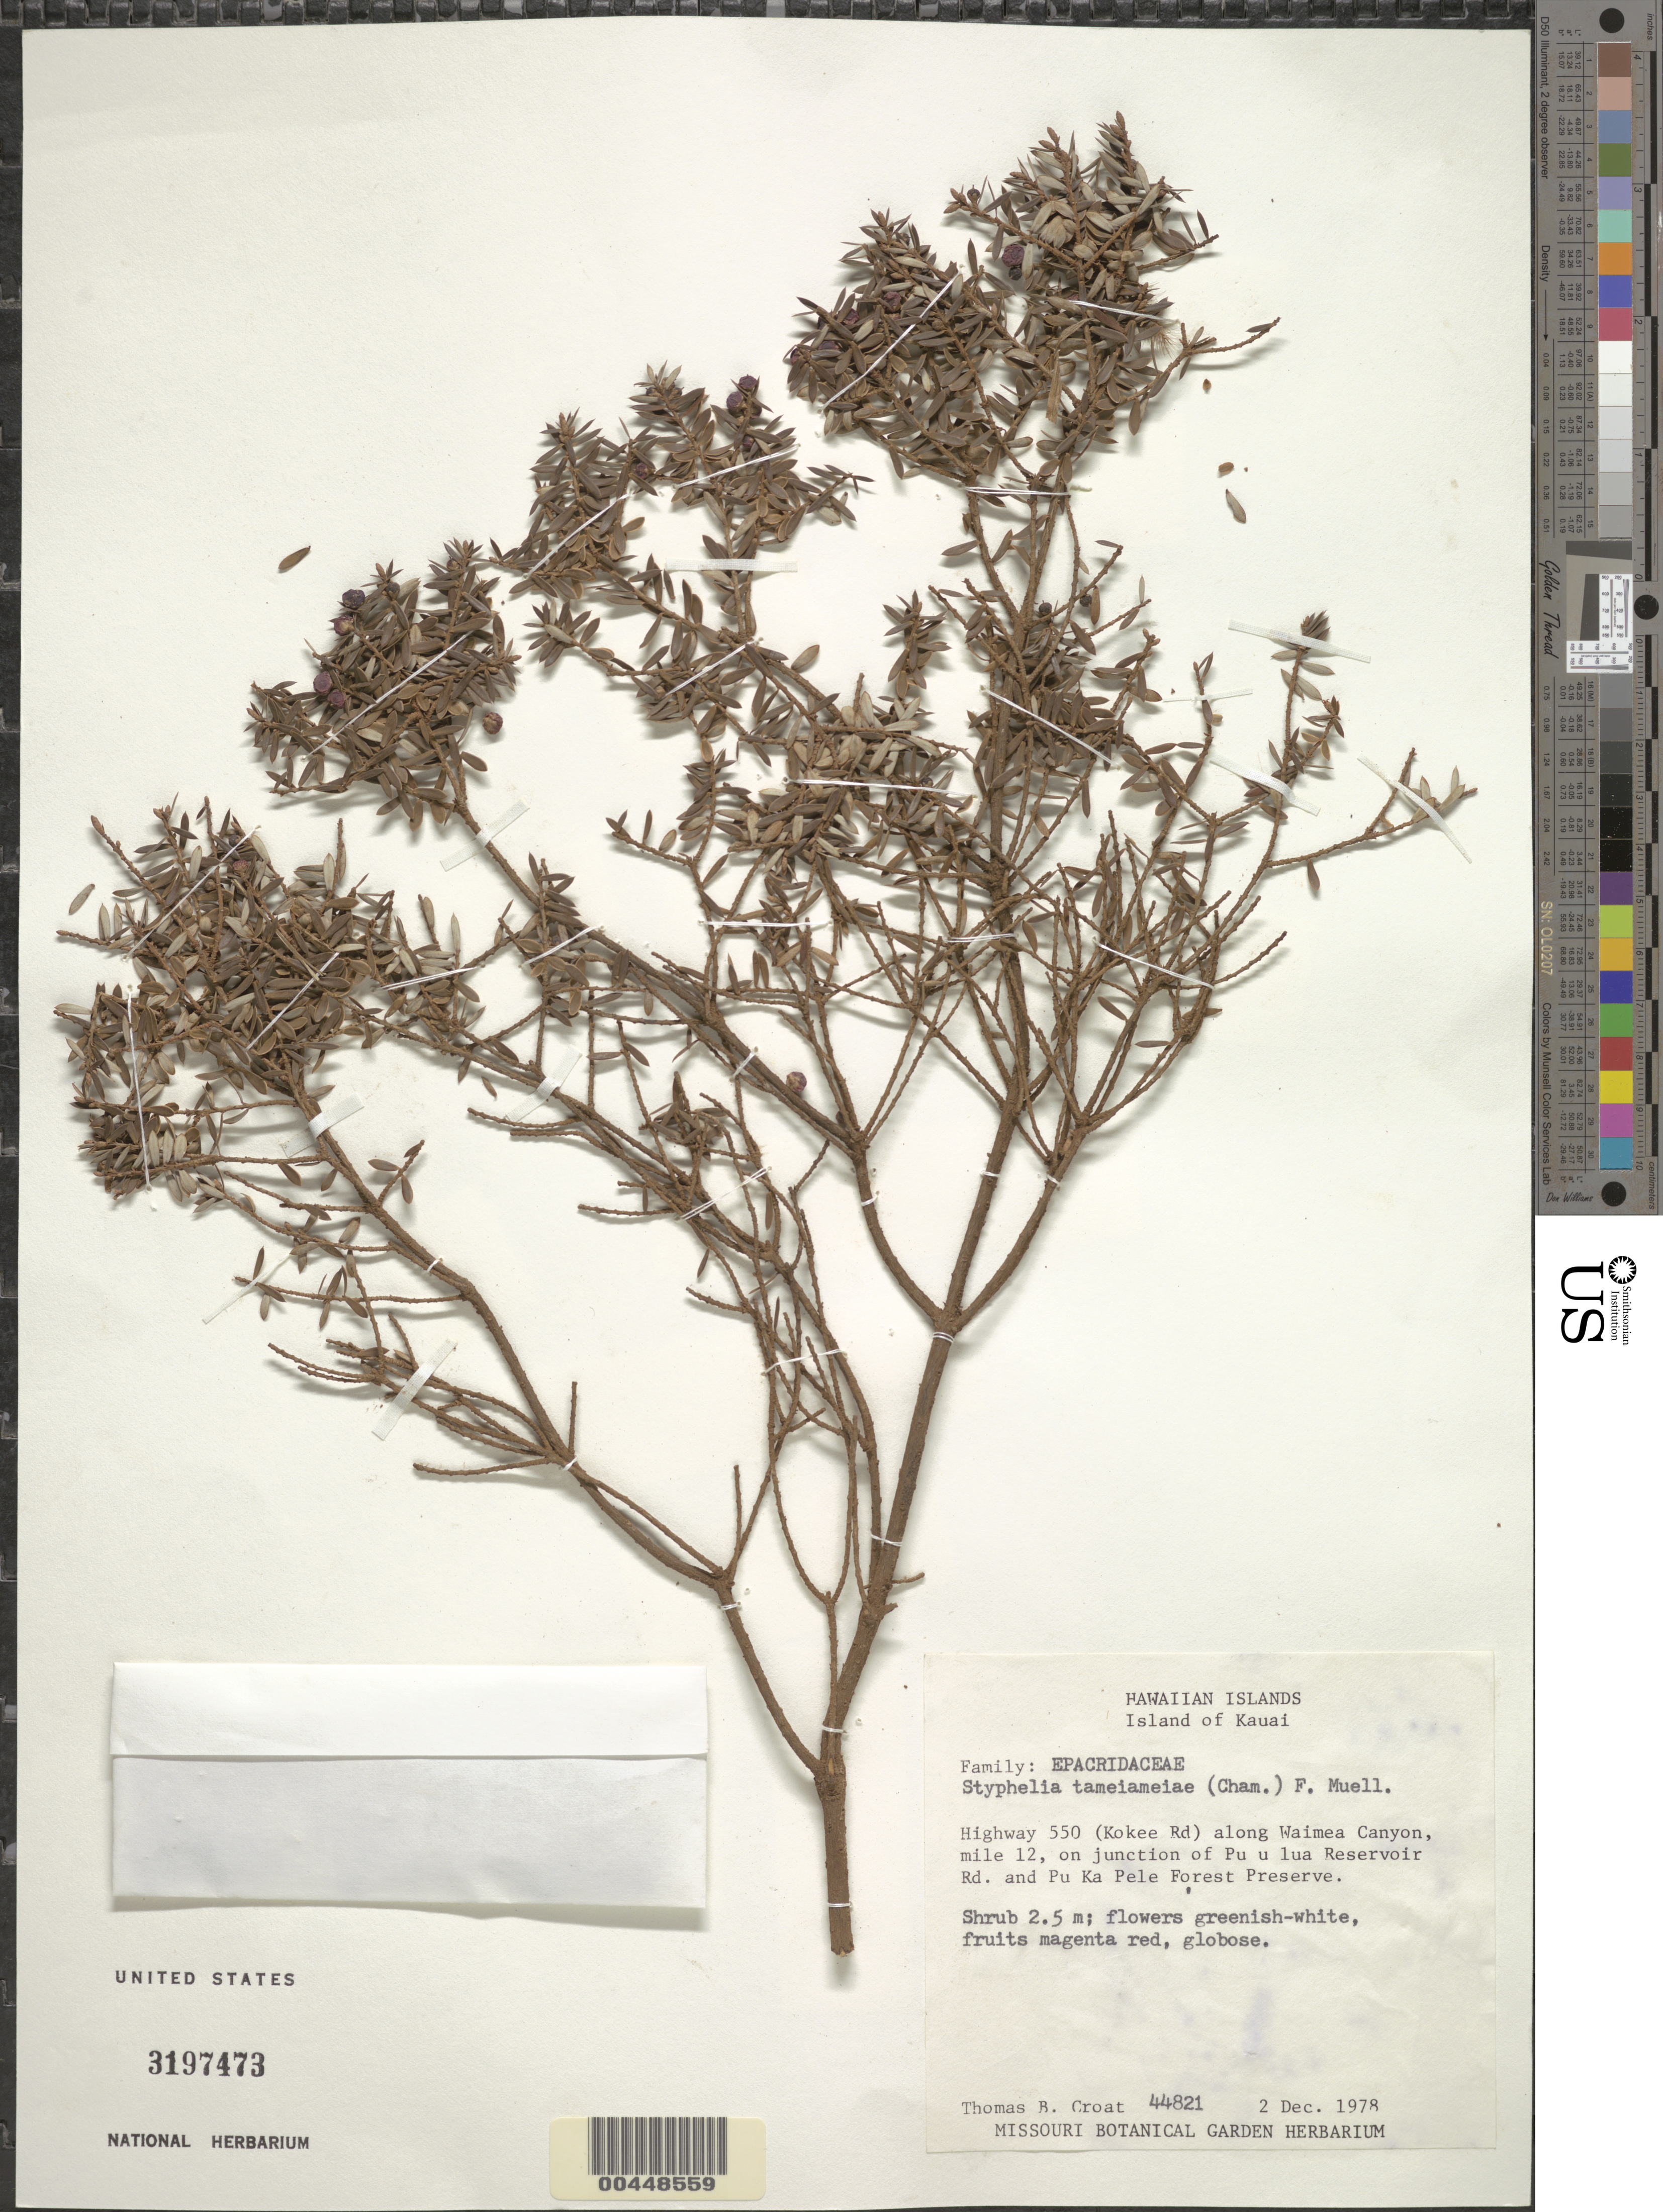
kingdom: Plantae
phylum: Tracheophyta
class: Magnoliopsida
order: Ericales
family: Ericaceae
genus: Leptecophylla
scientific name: Leptecophylla tameiameiae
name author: (Cham. & Schltdl.) C.M. Weiller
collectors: T. B. Croat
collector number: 44821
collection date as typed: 2 Dec 1978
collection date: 1978-12-02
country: United States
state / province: Hawaii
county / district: Kauai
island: Kaua'i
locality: Hwy 550 (Kokee Rd) along Waimea Canyon, mile 12, on junction of Puu Lua Reservoir Rd and Pu Ka Pele Forest Preserve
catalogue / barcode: US 3197473